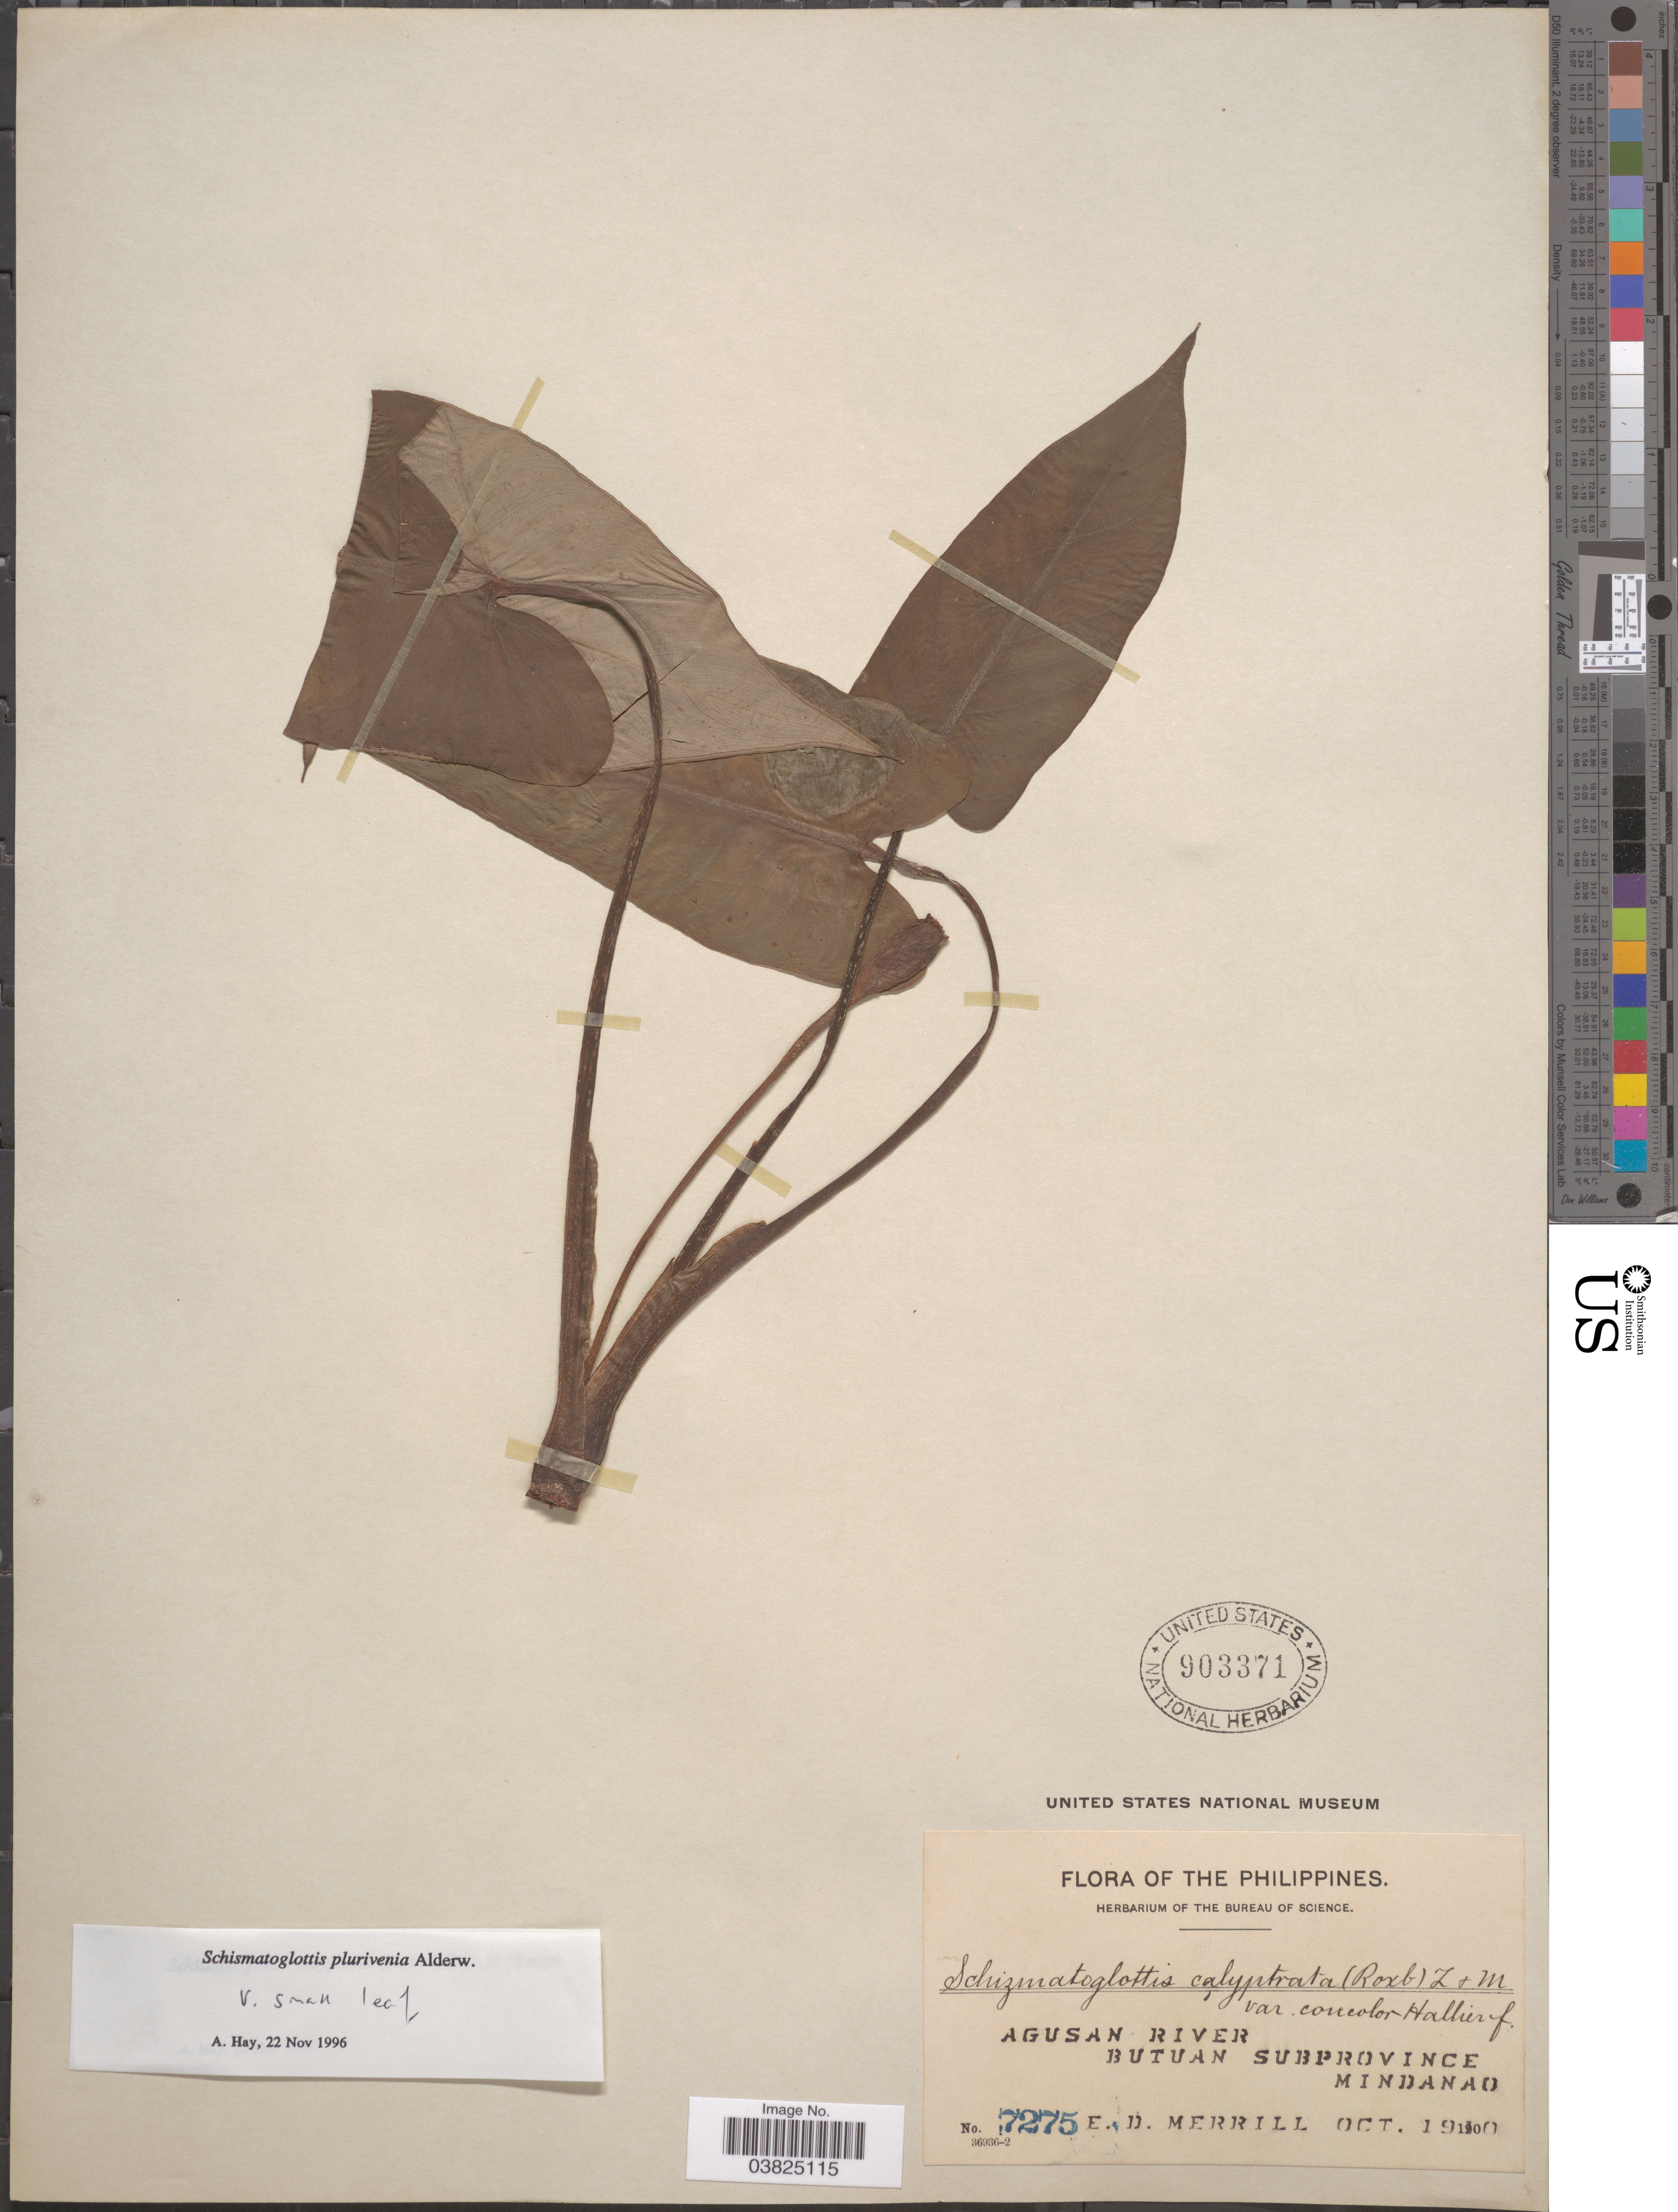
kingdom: Plantae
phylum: Tracheophyta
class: Liliopsida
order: Alismatales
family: Araceae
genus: Schismatoglottis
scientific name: Schismatoglottis plurivenia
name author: Alderw.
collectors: E. D. Merrill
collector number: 7275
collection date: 1910-10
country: Philippines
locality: Agusan River. Butuan Subprovince, Mindanao.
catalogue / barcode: US 903371